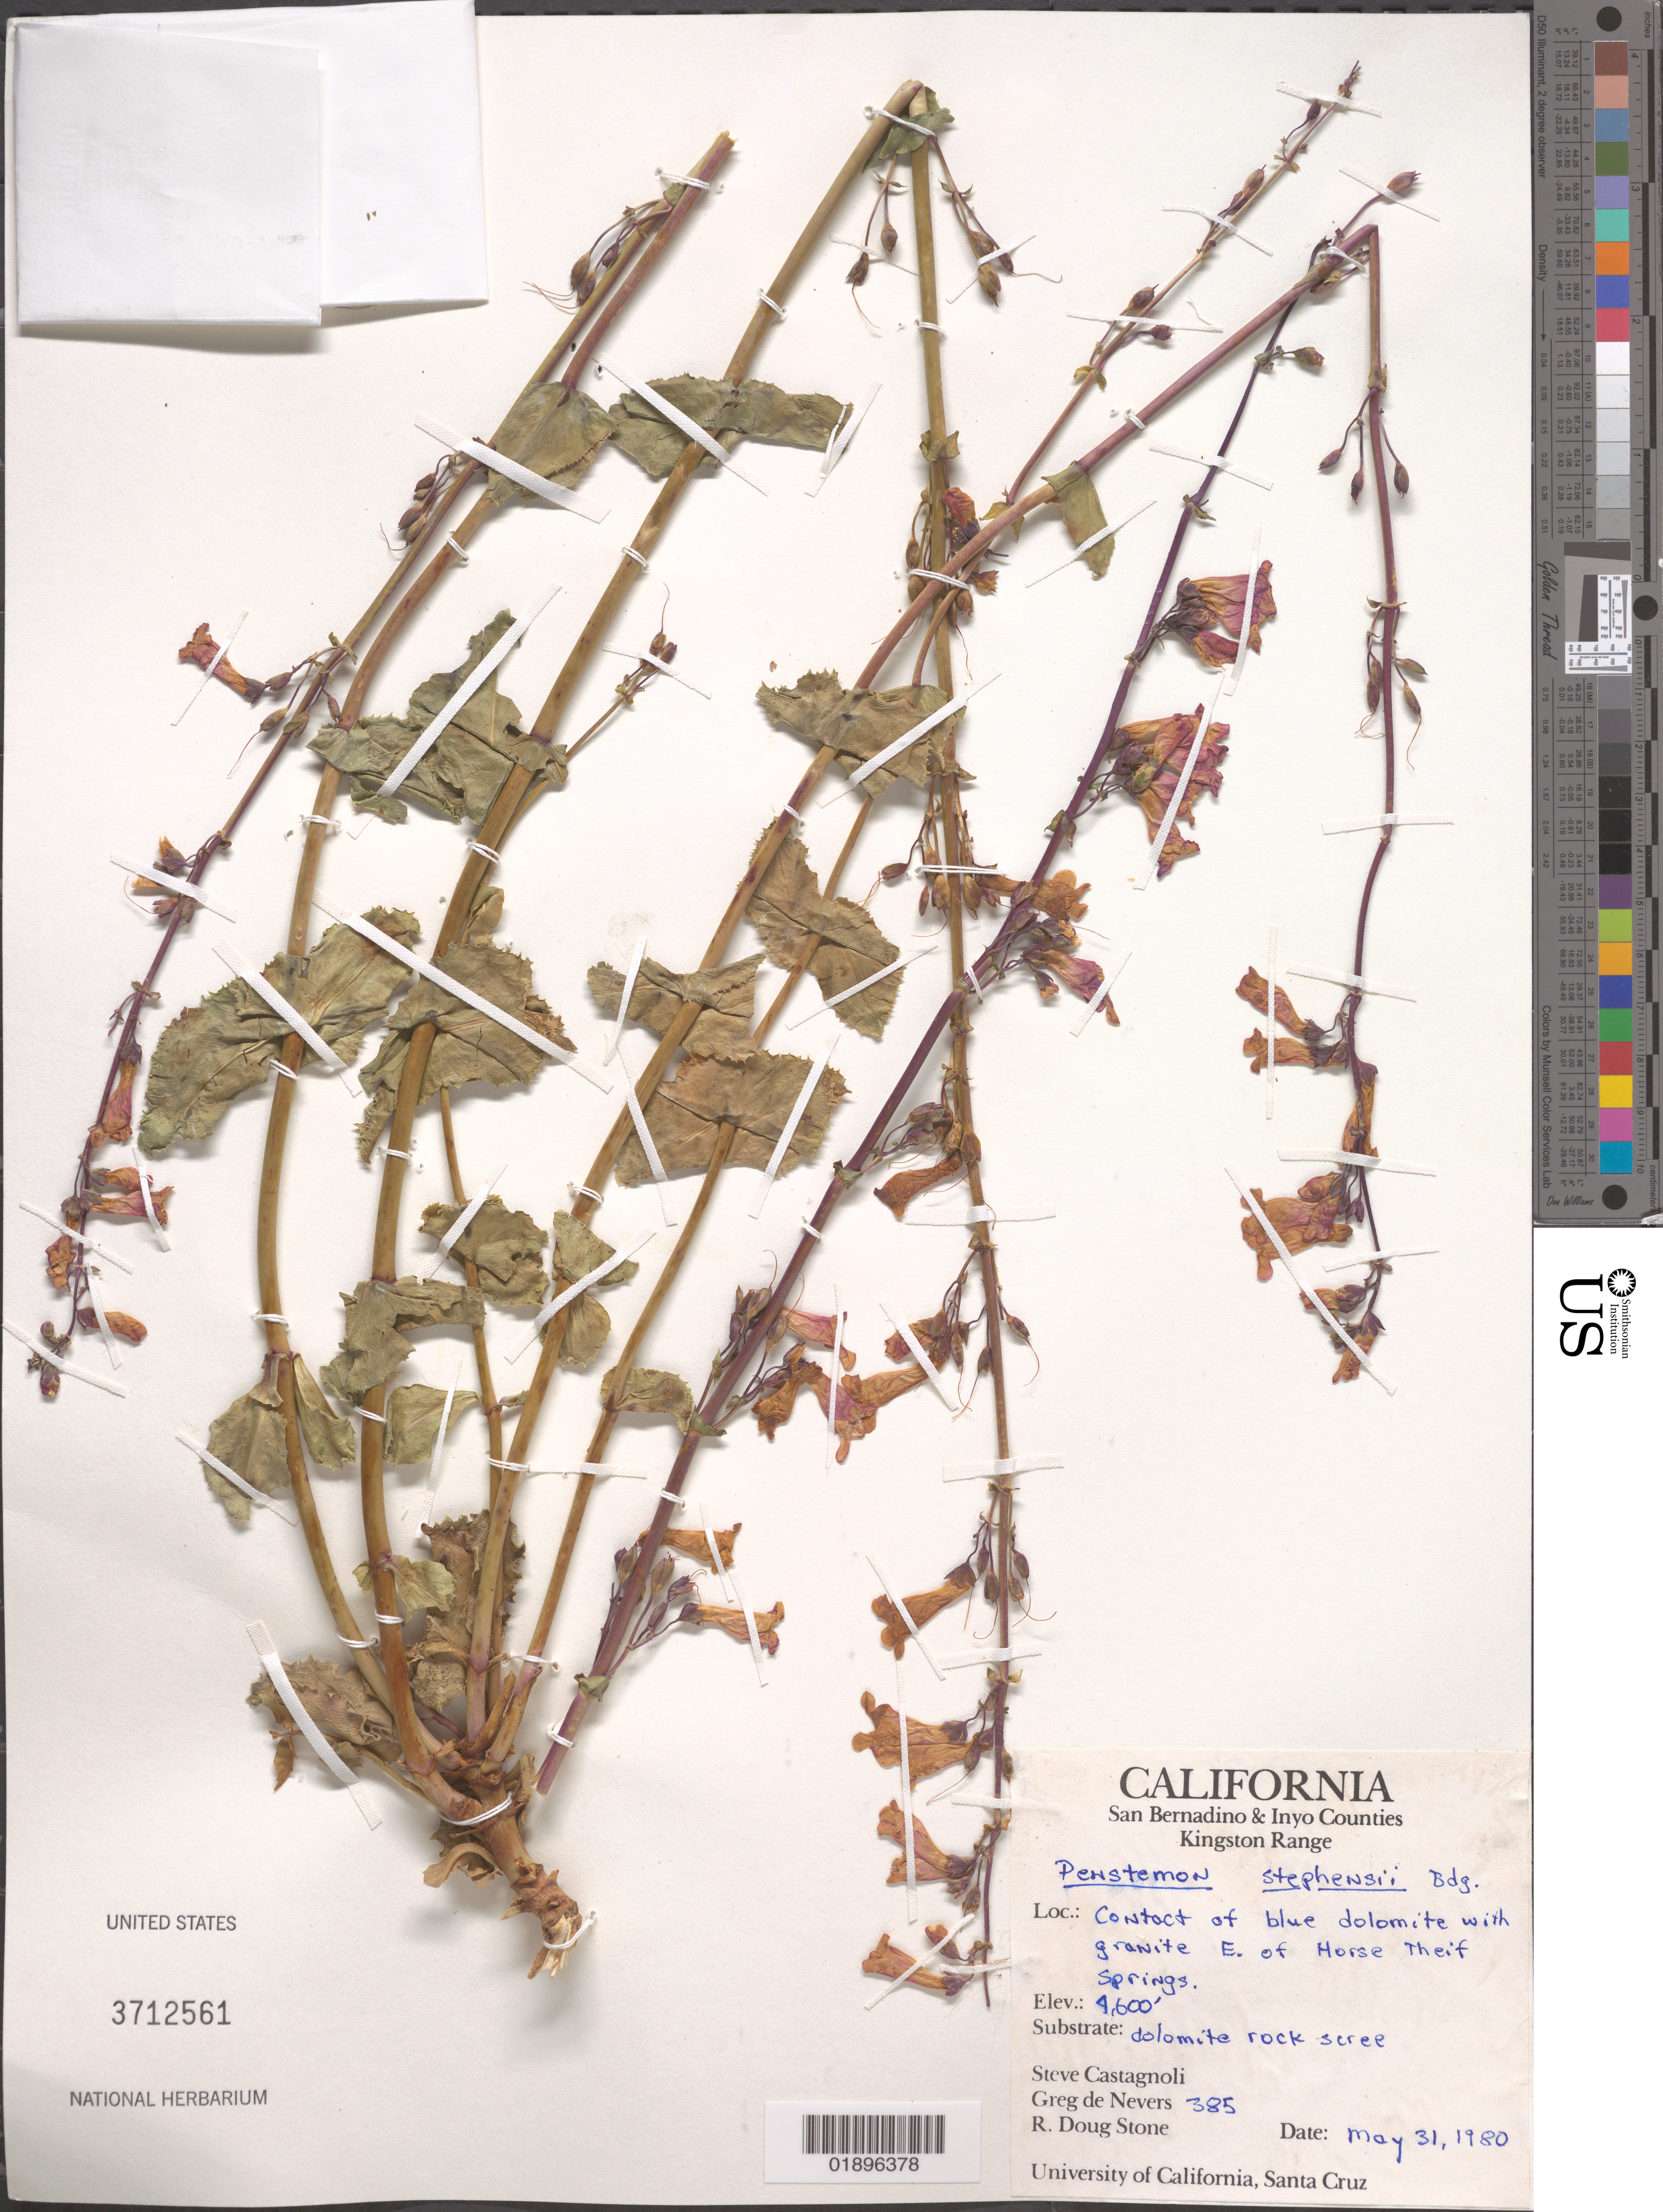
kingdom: Plantae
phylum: Tracheophyta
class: Magnoliopsida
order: Lamiales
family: Plantaginaceae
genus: Penstemon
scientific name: Penstemon stephensii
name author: Brandegee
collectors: S. Castagnoli, G. Nevers & R. D. Stone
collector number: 385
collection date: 1980-05-31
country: United States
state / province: California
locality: Kingston Range, contact of blue dolomite with granite, E. of Horse Thief Springs.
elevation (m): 1402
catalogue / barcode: US 3712561